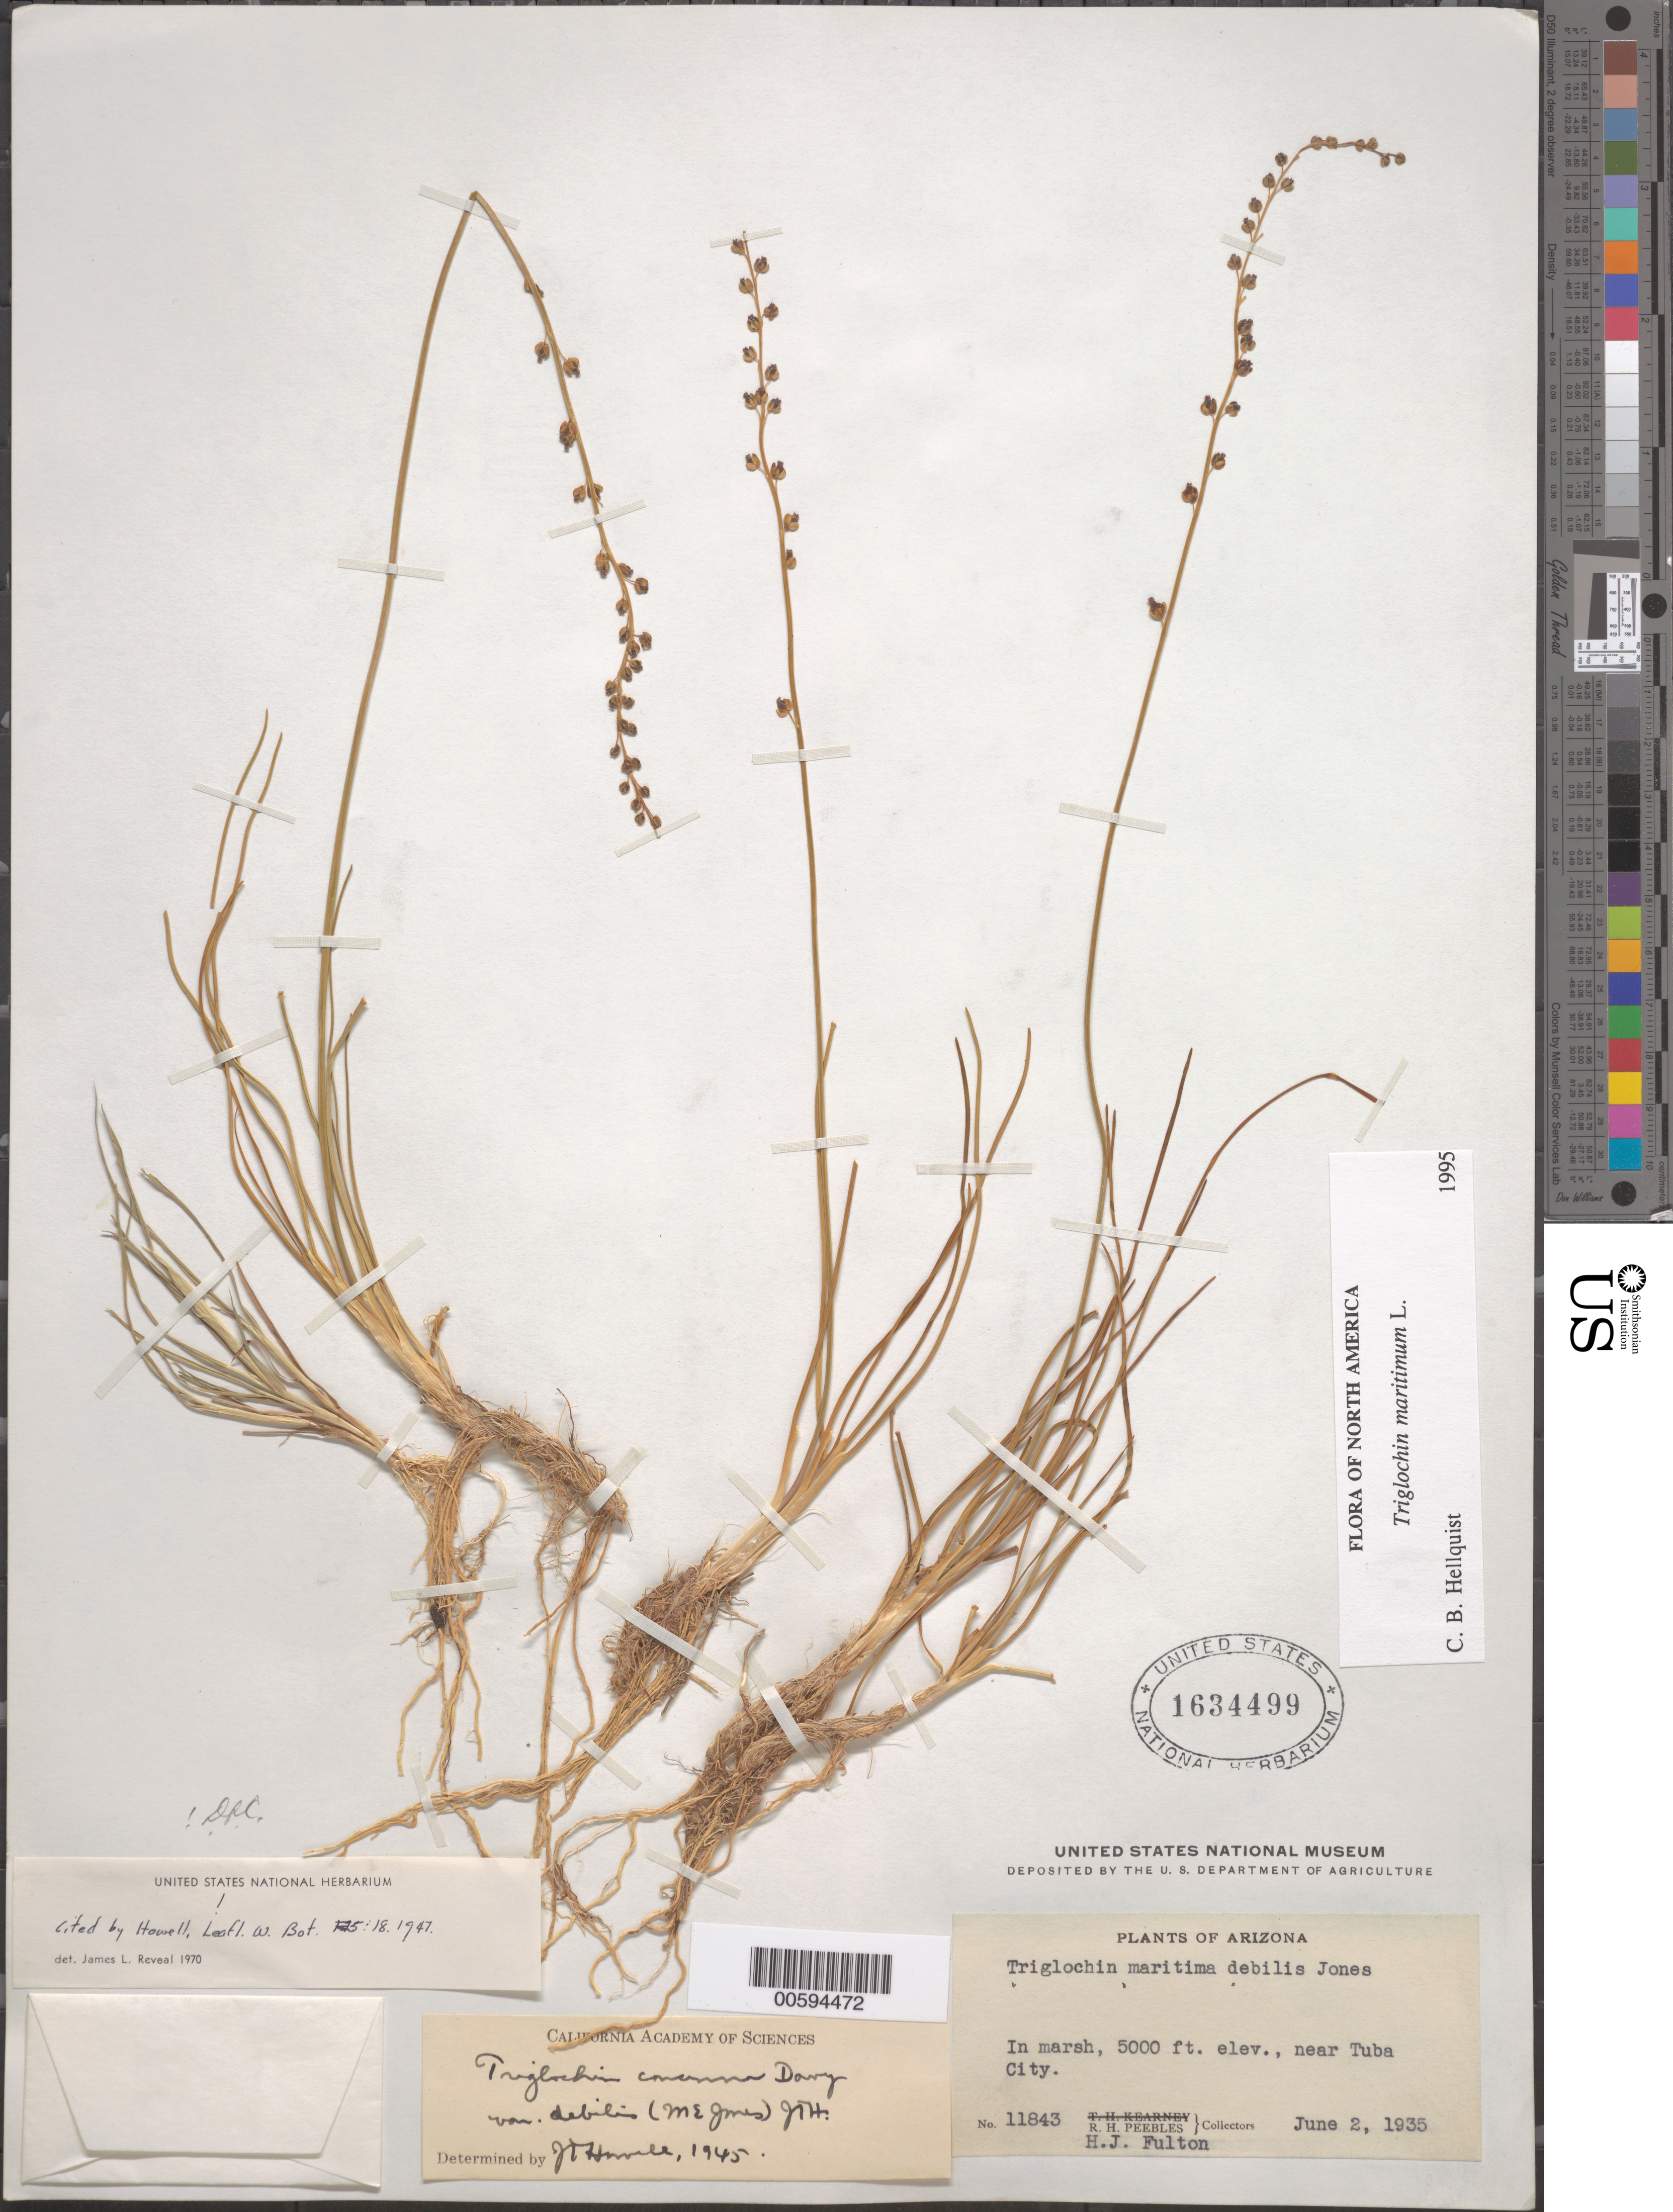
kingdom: Plantae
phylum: Tracheophyta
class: Liliopsida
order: Alismatales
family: Juncaginaceae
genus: Triglochin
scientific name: Triglochin maritima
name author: L.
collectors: R. H. Peebles & H. Fulton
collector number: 11843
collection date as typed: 02 Jun 1935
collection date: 1935-06-02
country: United States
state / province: Arizona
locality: Near Tuba City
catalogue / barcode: US 1634499